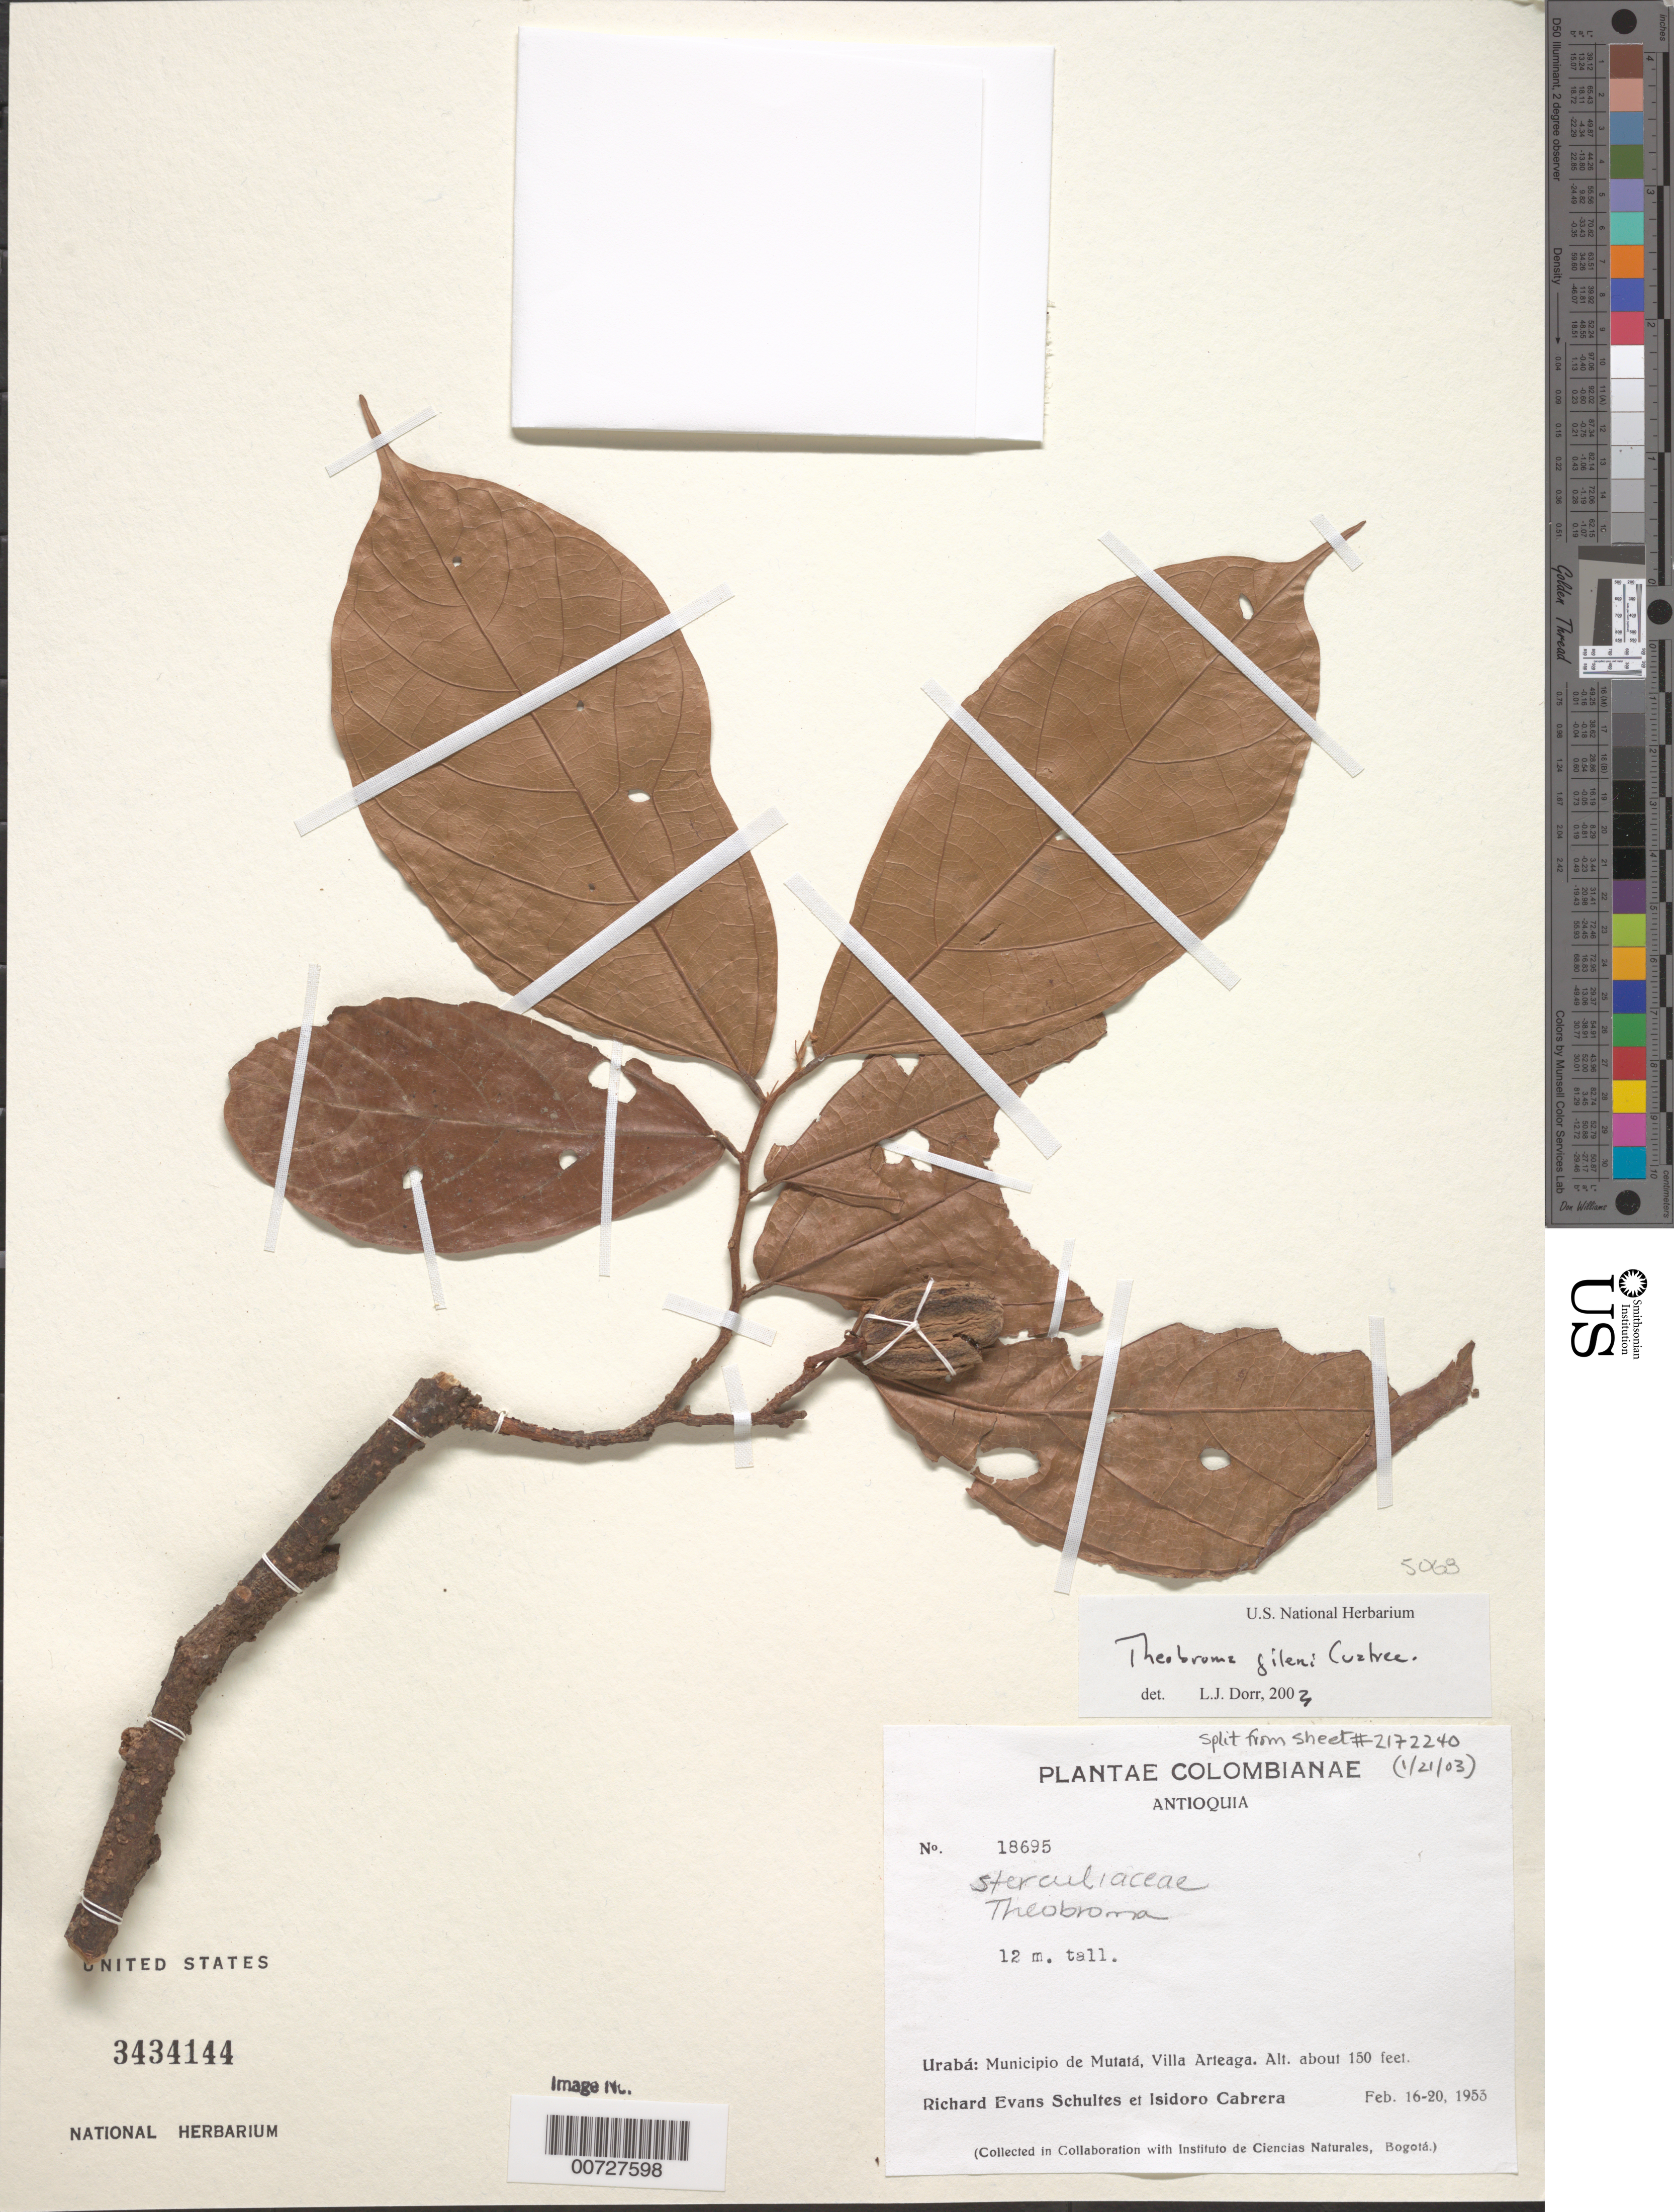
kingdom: Plantae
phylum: Tracheophyta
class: Magnoliopsida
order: Malvales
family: Malvaceae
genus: Theobroma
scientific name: Theobroma gileri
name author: Cuatrec.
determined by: Dorr, L. J., (BOT), Smithsonian Institution - National Museum of Natural History (UNITED STATES)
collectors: R. E. Schultes & I. Cabrera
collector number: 18695A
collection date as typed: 16 Feb 1953 to 20 Feb 1953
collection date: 1953-02-16/1953-02-20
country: Colombia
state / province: Antioquia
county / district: Mutata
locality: Urabá, Villa Arteaga.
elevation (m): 46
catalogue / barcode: US 3434144